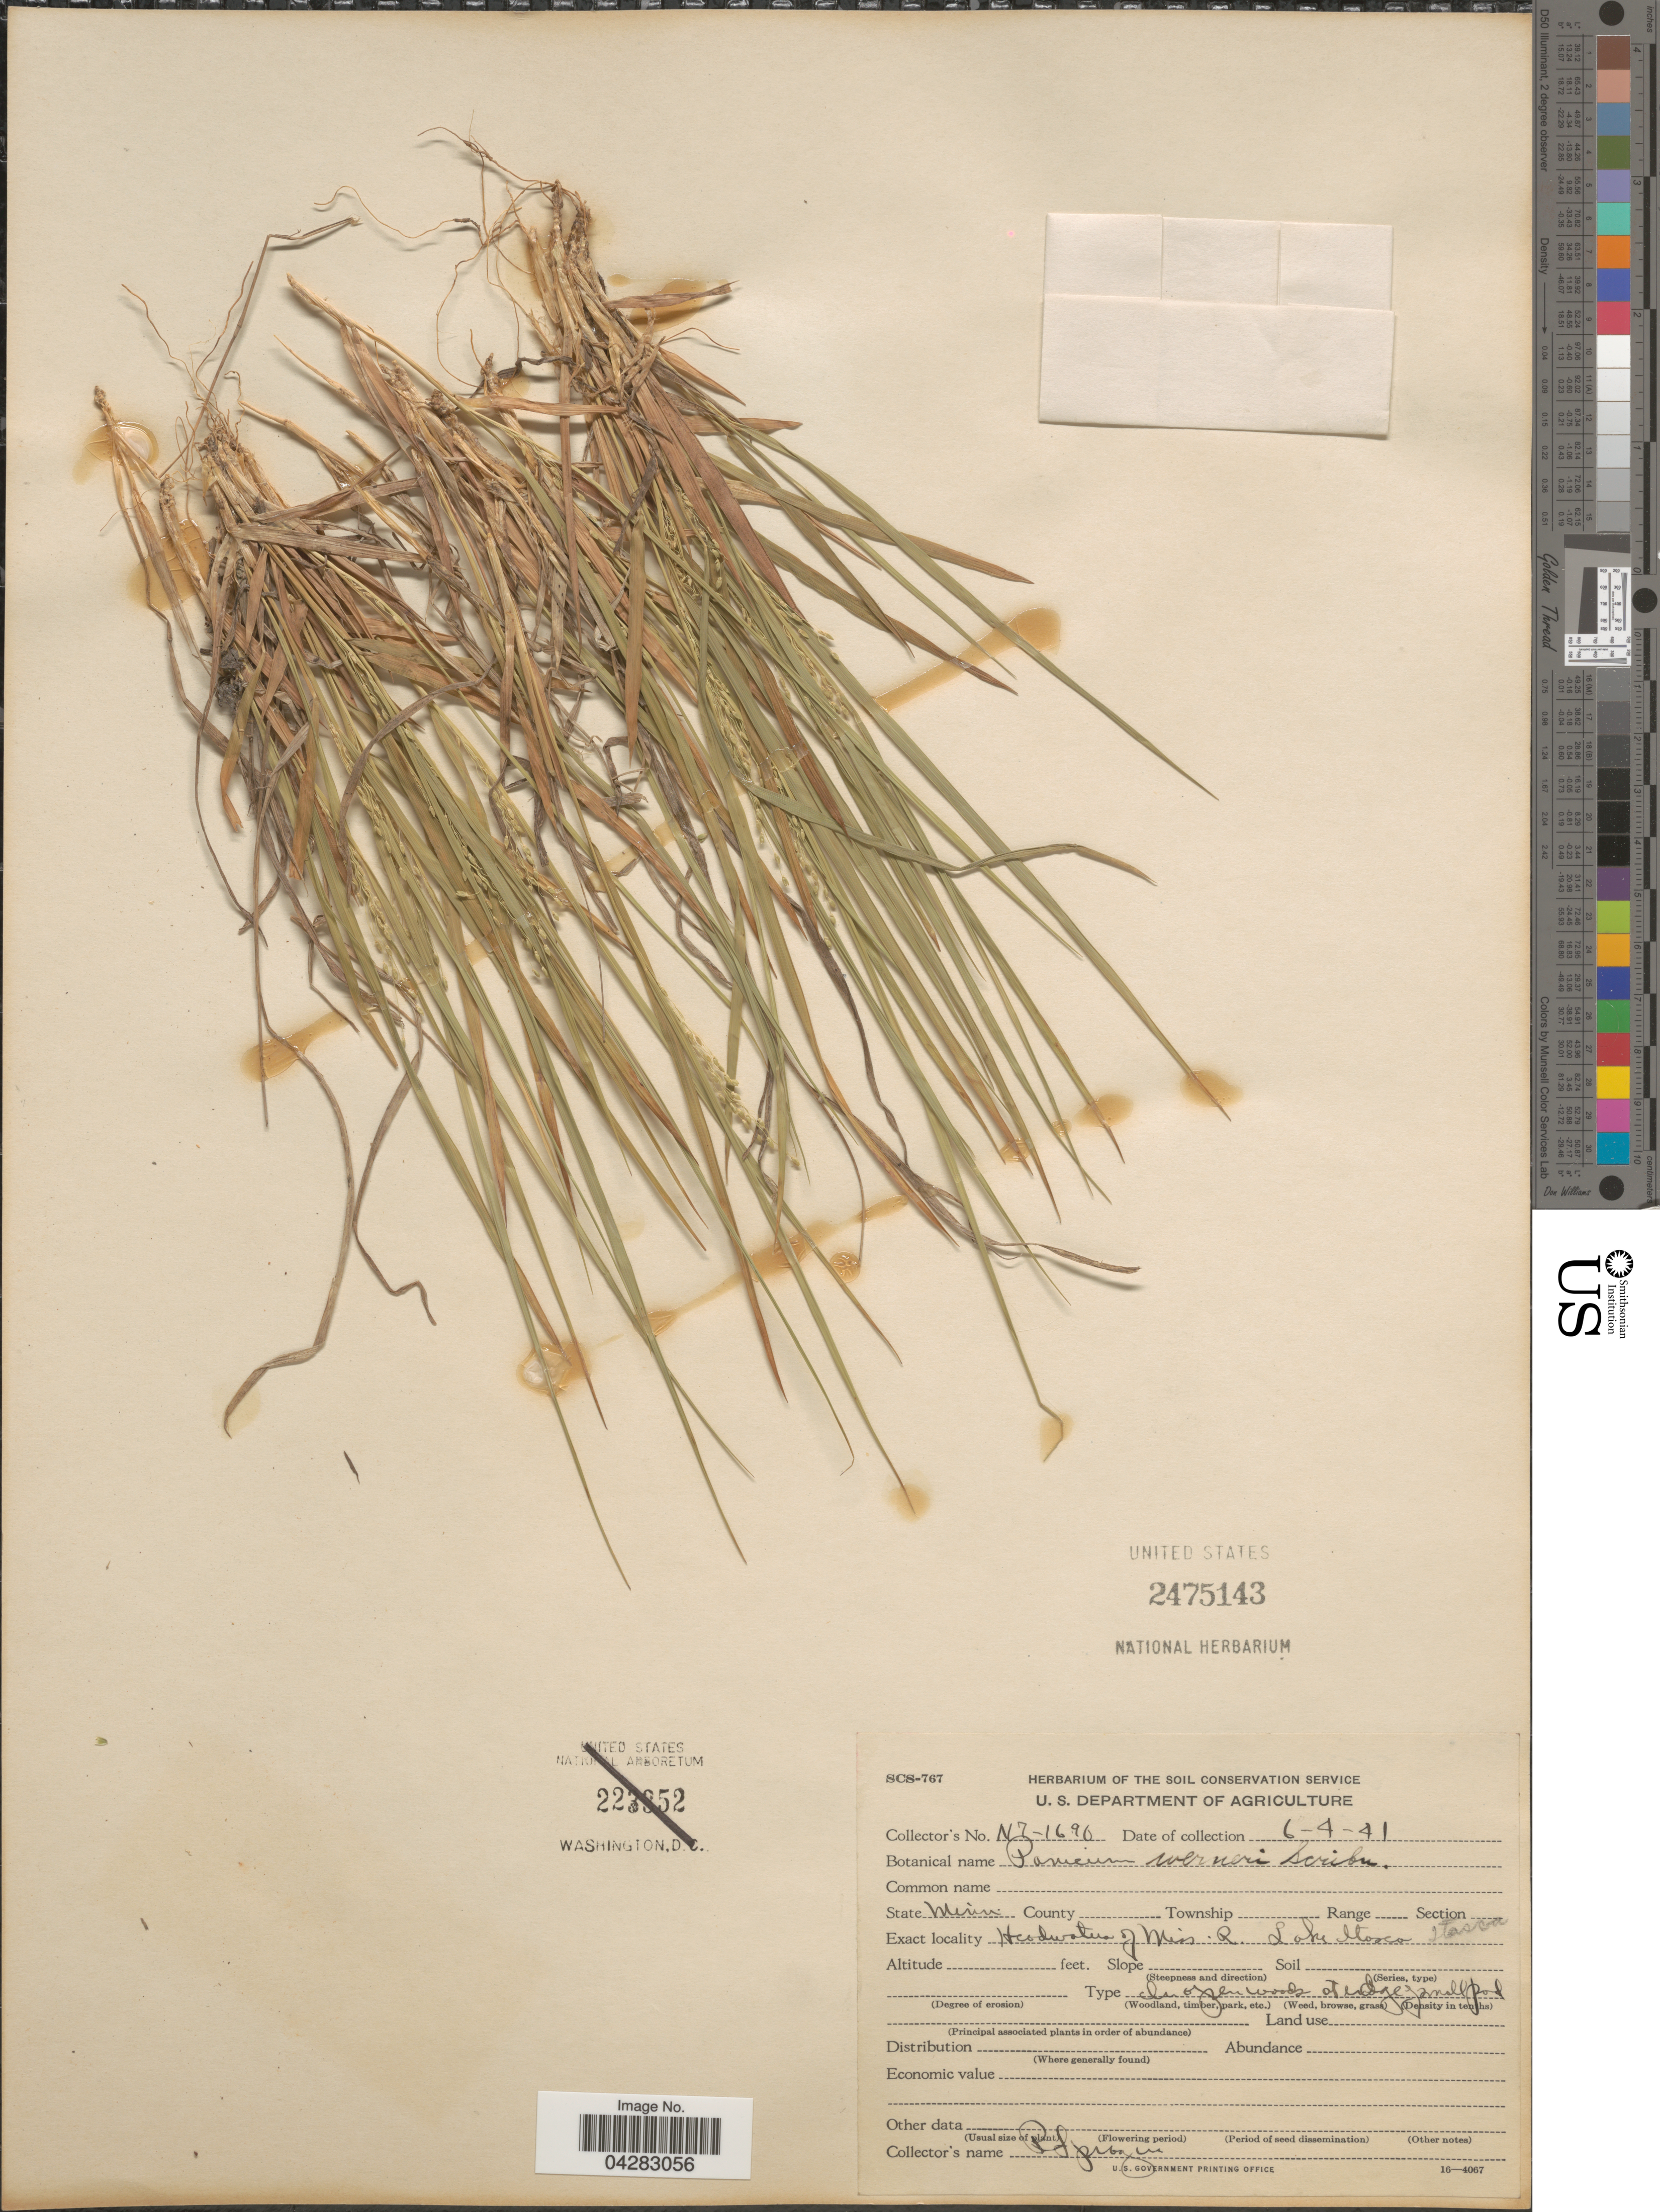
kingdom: Plantae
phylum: Tracheophyta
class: Liliopsida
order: Poales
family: Poaceae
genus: Dichanthelium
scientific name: Dichanthelium linearifolium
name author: (Scribn.) Gould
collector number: N7-1690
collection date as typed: Transcribed d/m/y: 4/6/41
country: United States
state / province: Minnesota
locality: Headwater of Miss. R. Lake Itasca.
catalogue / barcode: US 2475143